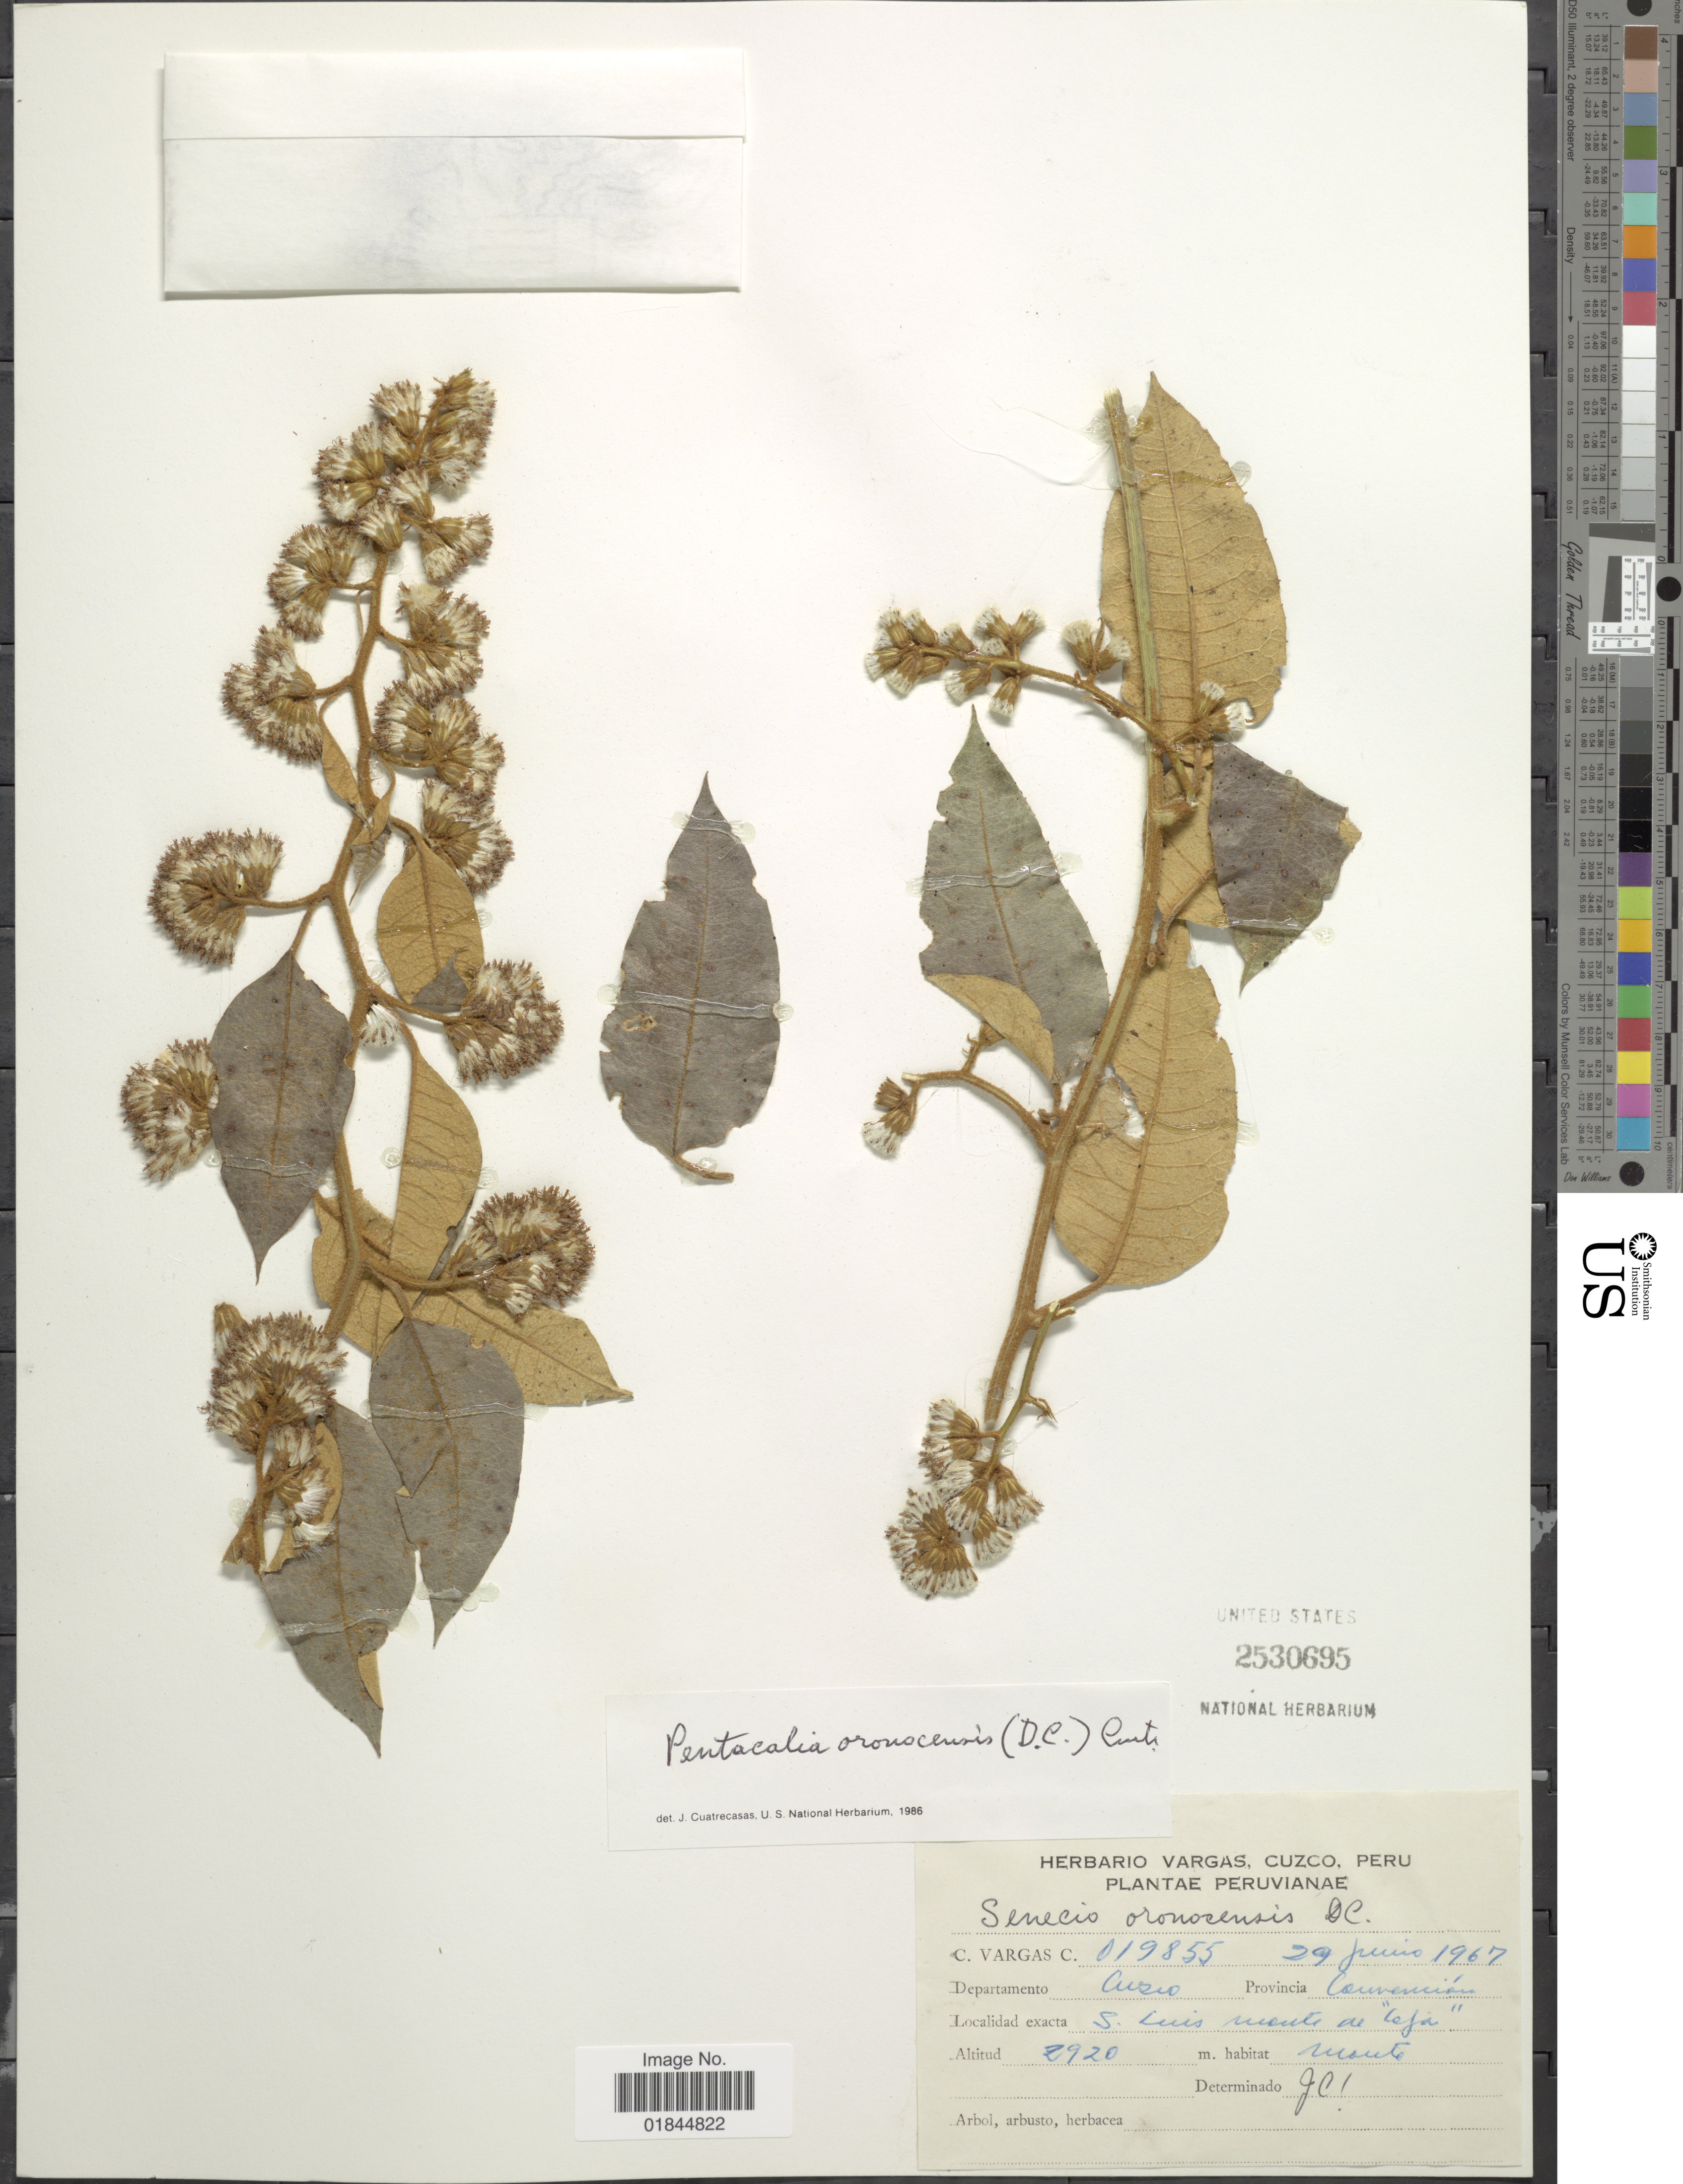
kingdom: Plantae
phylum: Tracheophyta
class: Magnoliopsida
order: Asterales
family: Asteraceae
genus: Pentacalia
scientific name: Pentacalia oronocensis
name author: (DC.) Cuatrec.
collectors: C. Vargas Calderón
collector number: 019855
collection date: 1967-06-29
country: Peru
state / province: Cusco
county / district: La Convención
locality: S. Luis monte de "Loja"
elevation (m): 2920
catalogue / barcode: US 2530695